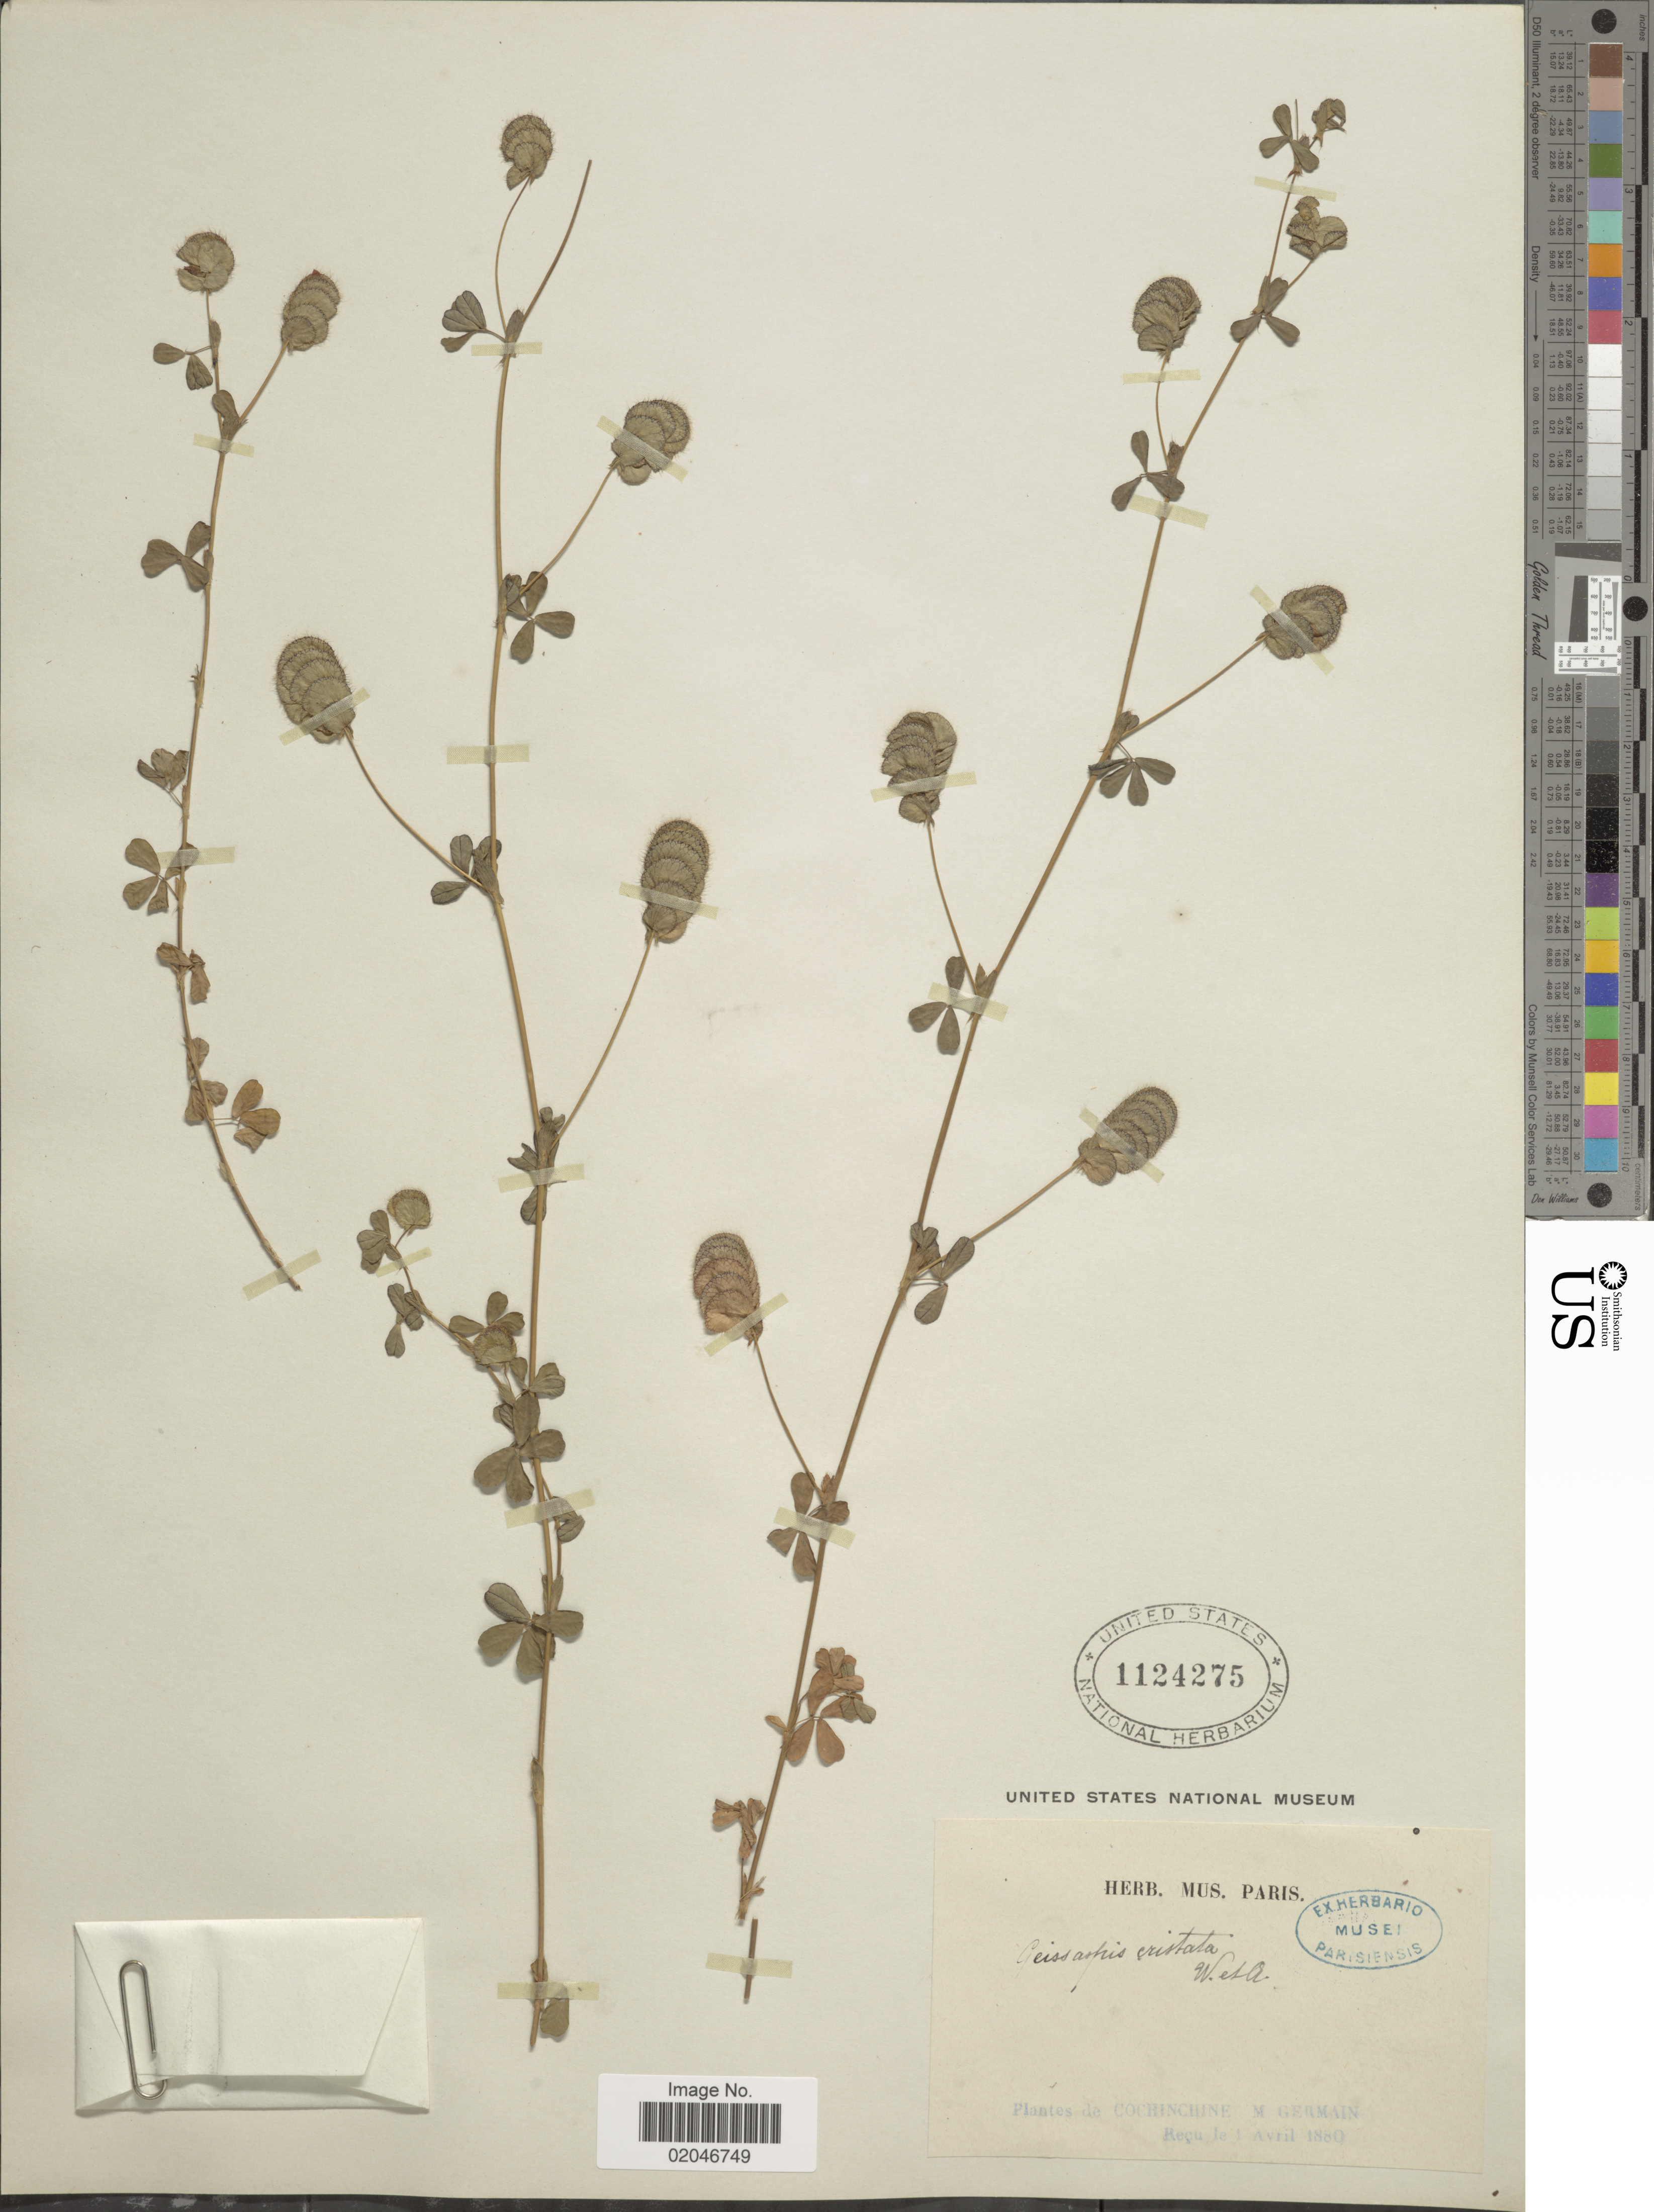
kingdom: Plantae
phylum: Tracheophyta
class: Magnoliopsida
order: Fabales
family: Fabaceae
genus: Geissaspis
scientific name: Geissaspis cristata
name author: Wight & Arn.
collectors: M. Germain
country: Vietnam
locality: De Cochinchine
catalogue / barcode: US 1124275